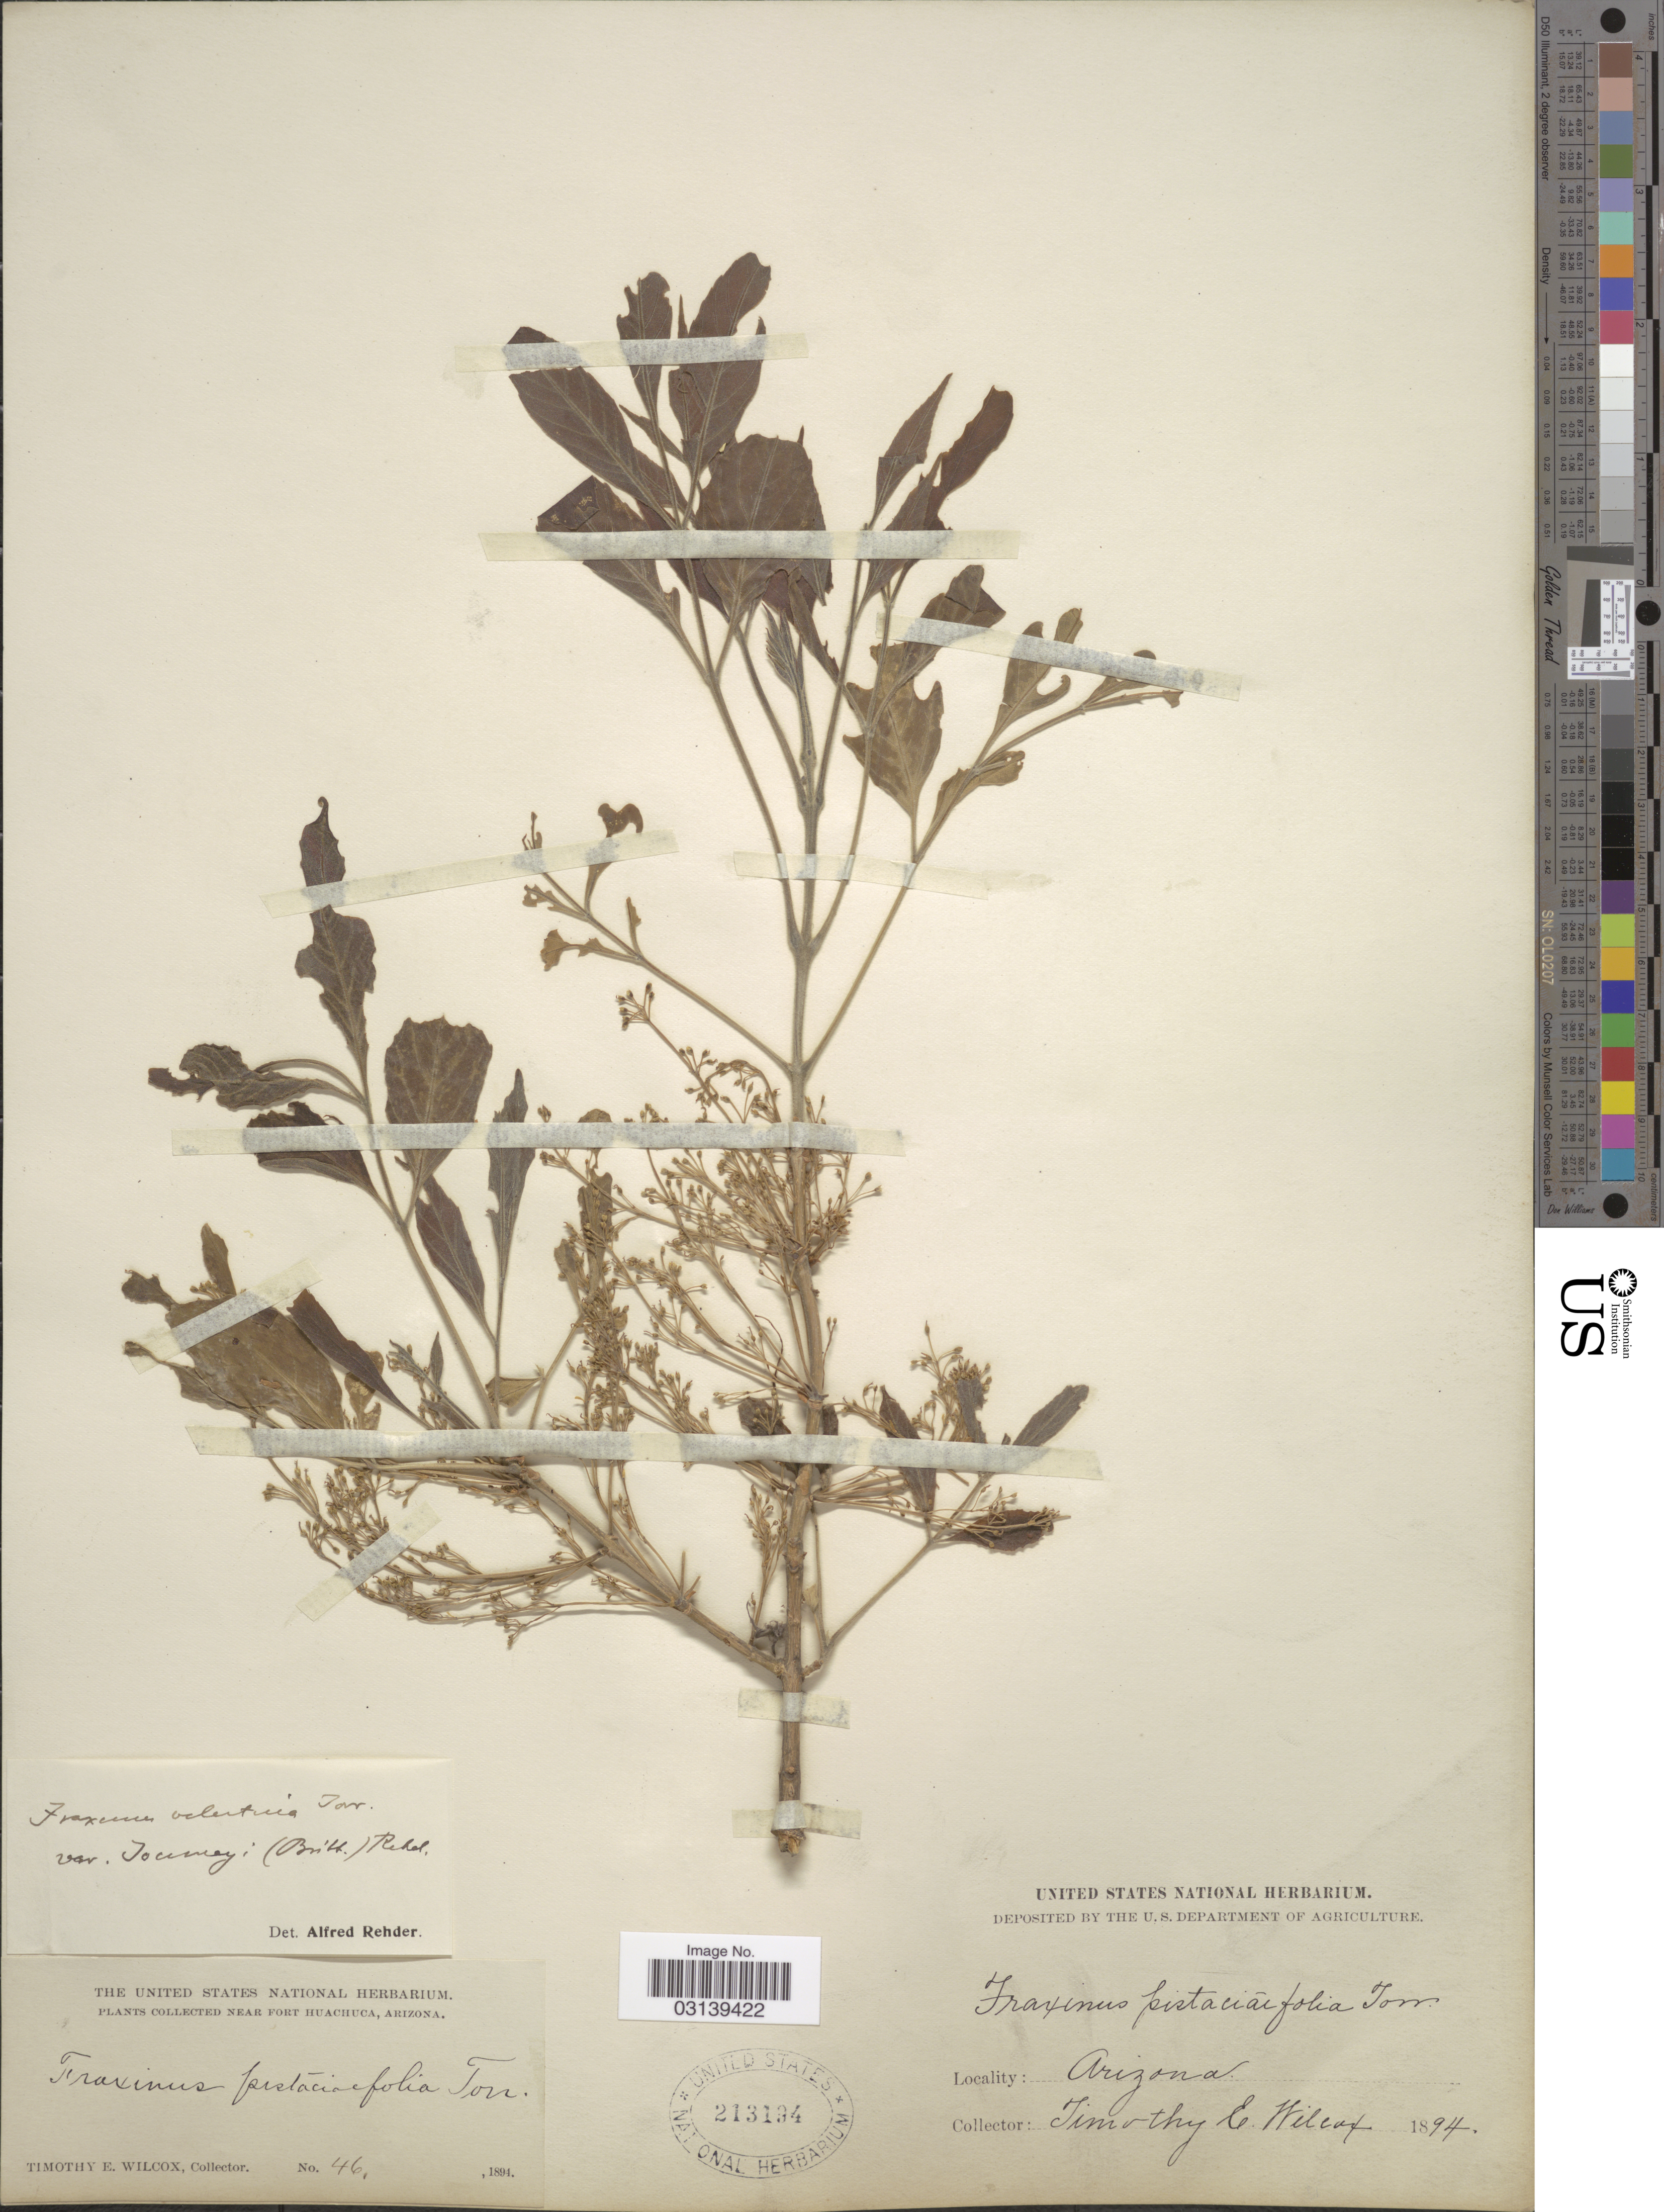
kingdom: Plantae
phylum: Tracheophyta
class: Magnoliopsida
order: Lamiales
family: Oleaceae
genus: Fraxinus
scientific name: Fraxinus velutina var. toumeyi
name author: (Britton) Rehder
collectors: T. E. Wilcox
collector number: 46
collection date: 1894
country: United States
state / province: Arizona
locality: Near Fort Huachuca.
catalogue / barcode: US 213194